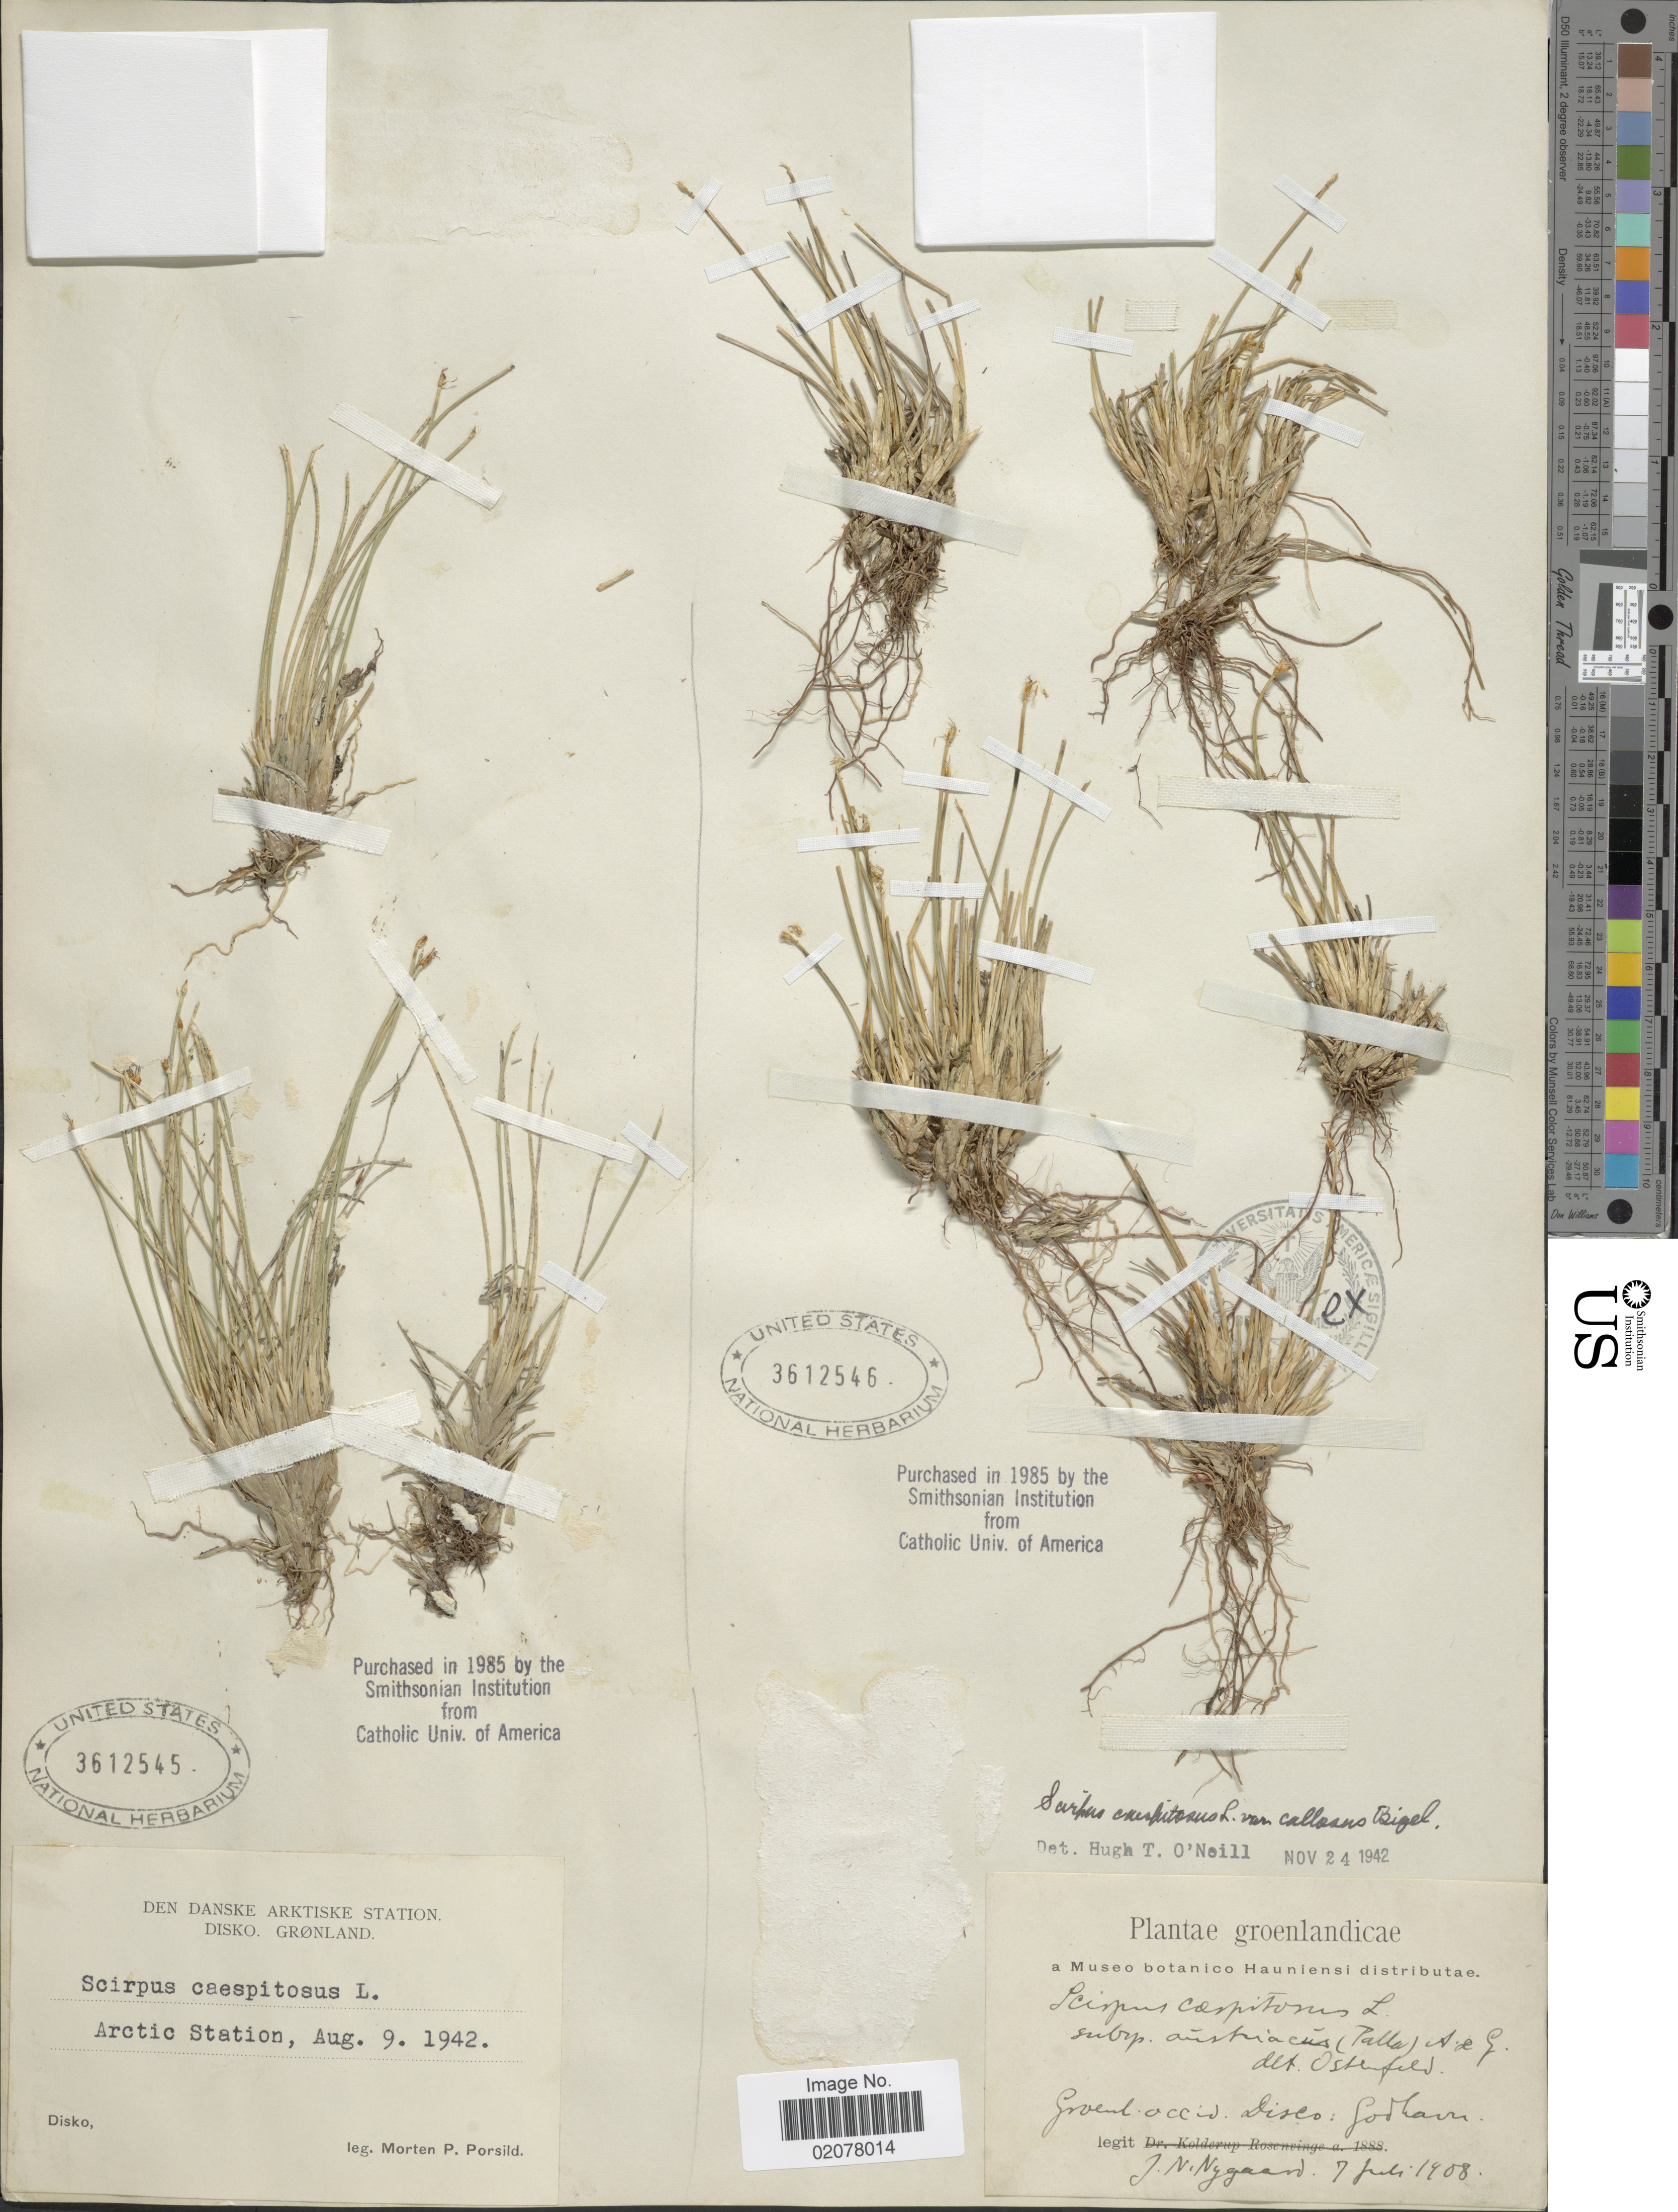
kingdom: Plantae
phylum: Tracheophyta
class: Liliopsida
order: Poales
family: Cyperaceae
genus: Trichophorum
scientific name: Trichophorum cespitosum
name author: (L.) Hartm.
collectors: M. P. Porsild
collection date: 1942-08-09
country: Greenland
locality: Den Danske Arktiske Station. Disko, Grønland. Arctic Station, Disko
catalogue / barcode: US 3612545